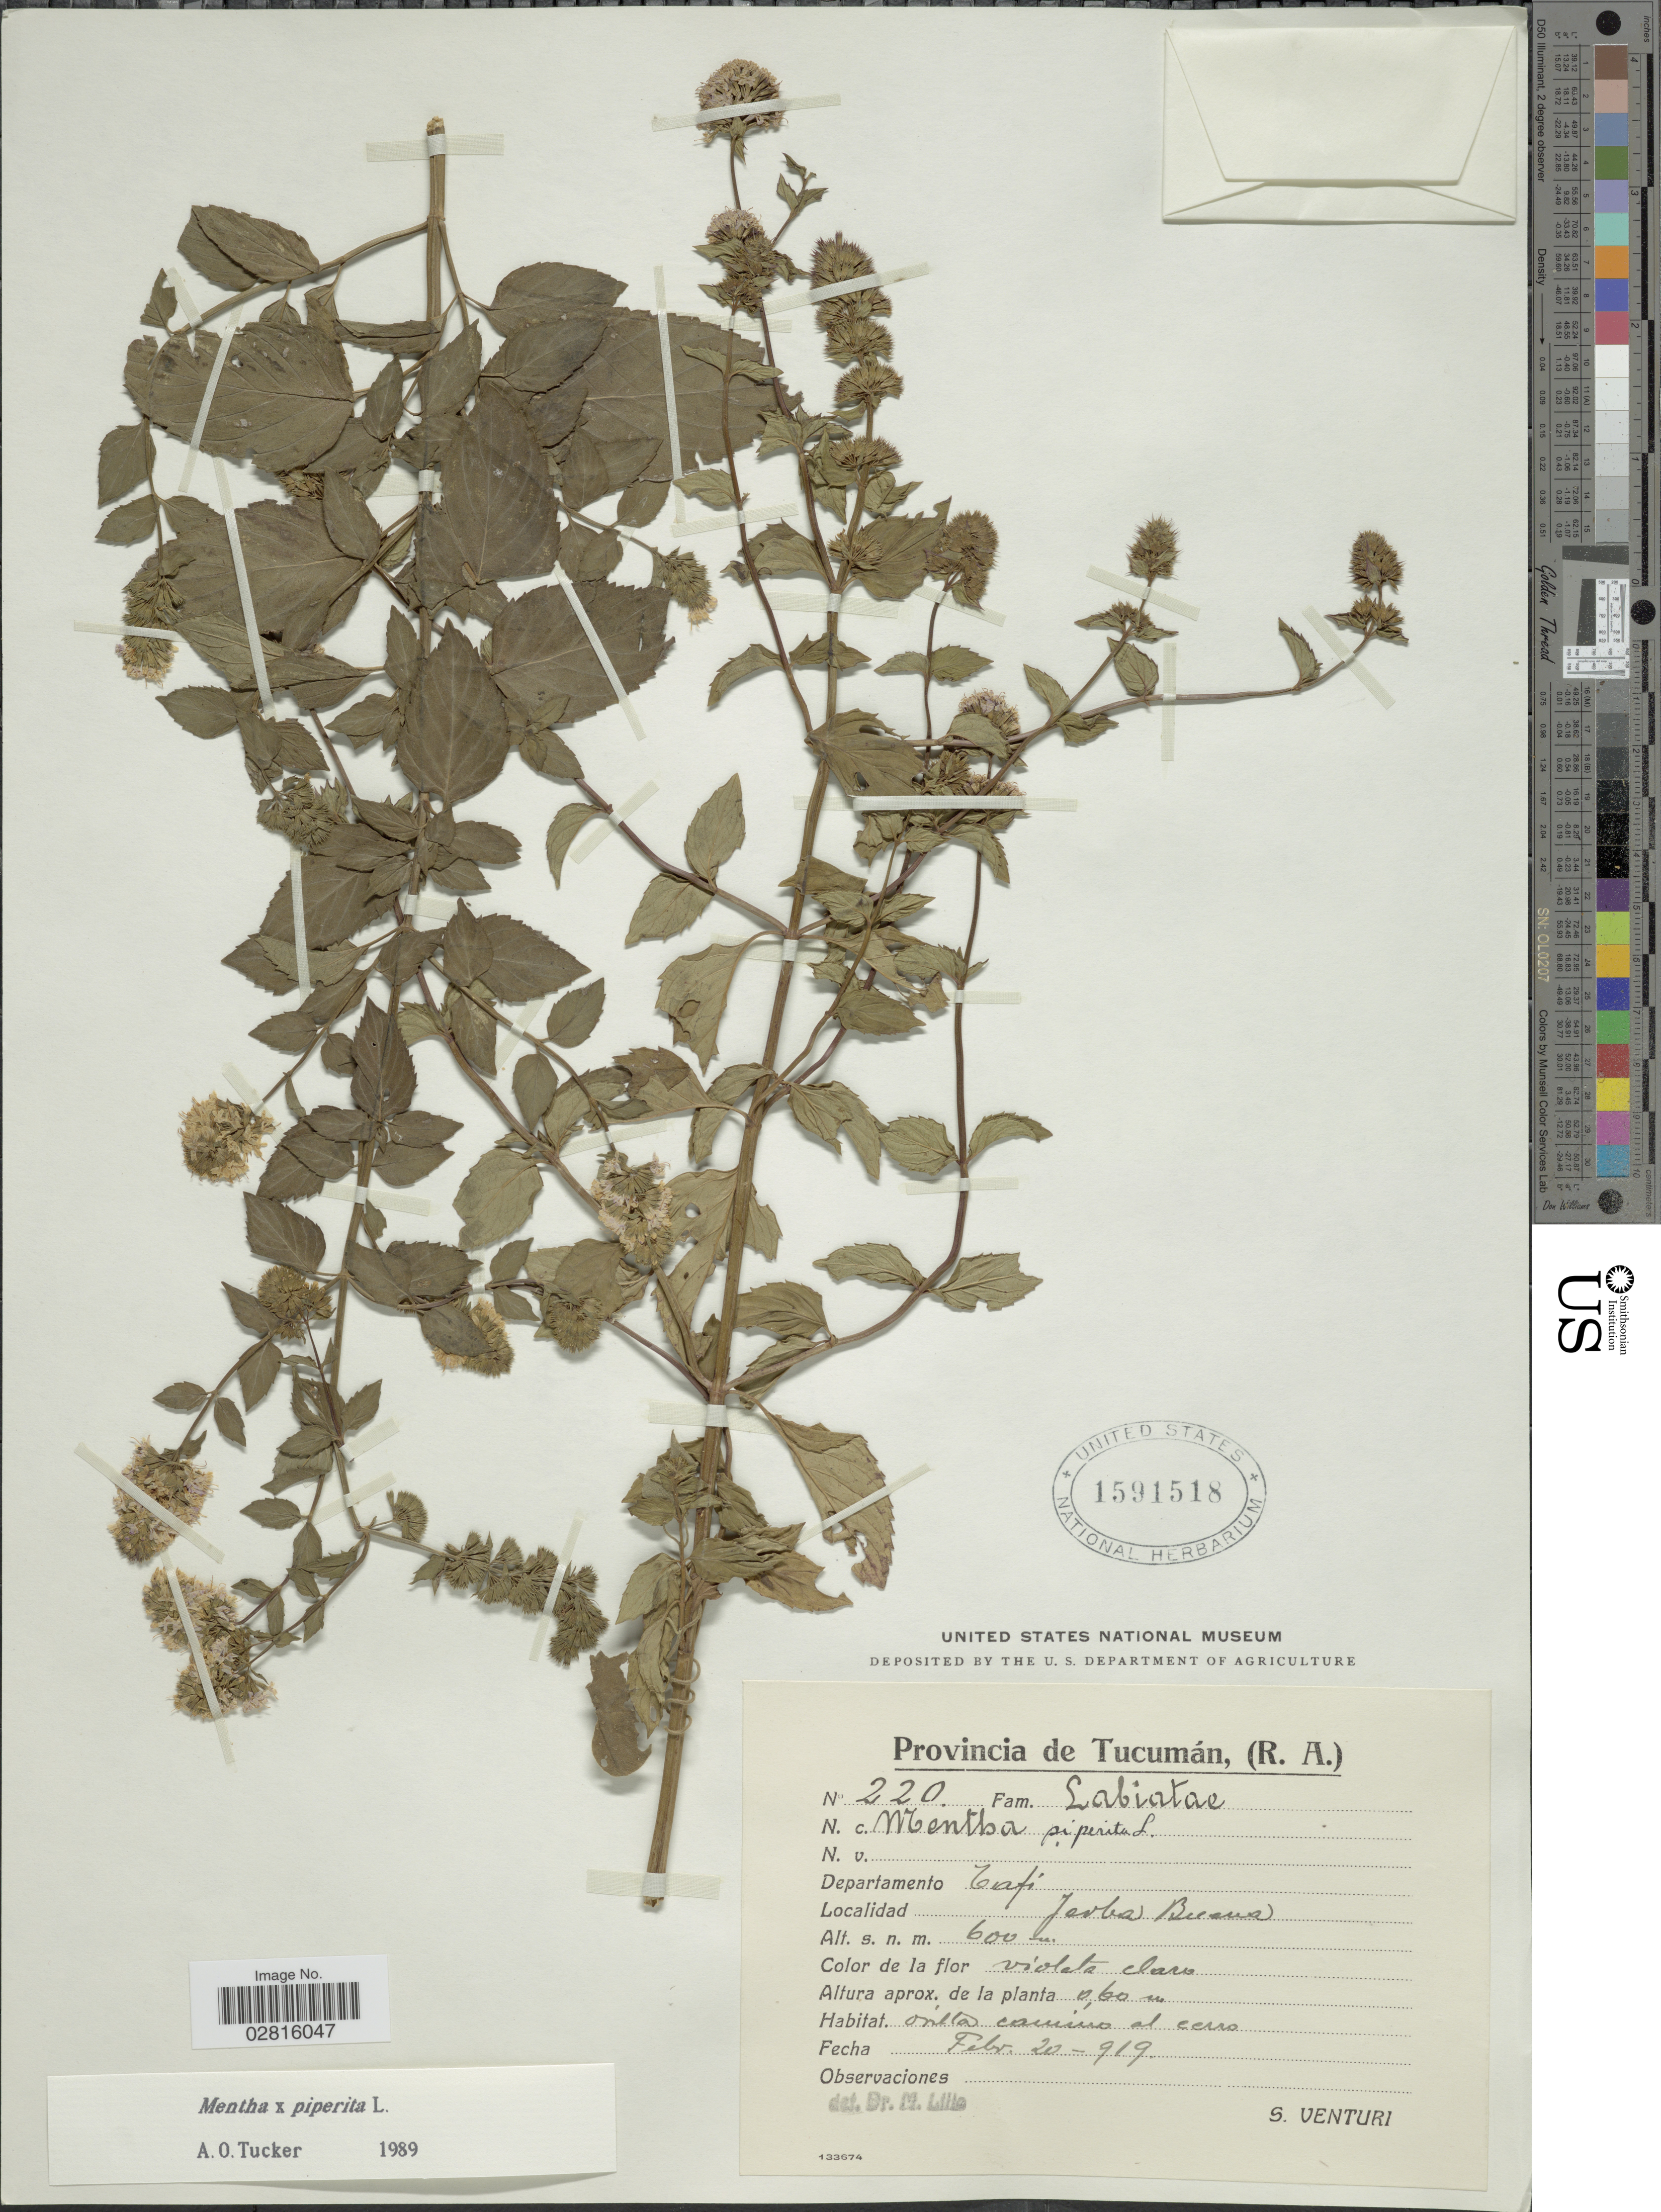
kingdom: Plantae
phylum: Tracheophyta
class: Magnoliopsida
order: Lamiales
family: Lamiaceae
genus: Mentha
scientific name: Mentha x piperita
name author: L.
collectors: S. Venturi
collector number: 220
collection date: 1919-02-20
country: Argentina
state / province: Tucuman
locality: Provincia de Tucumán, (R.A.). Departamento Tafi. Jerba Buena.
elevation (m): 600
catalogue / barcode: US 1591518